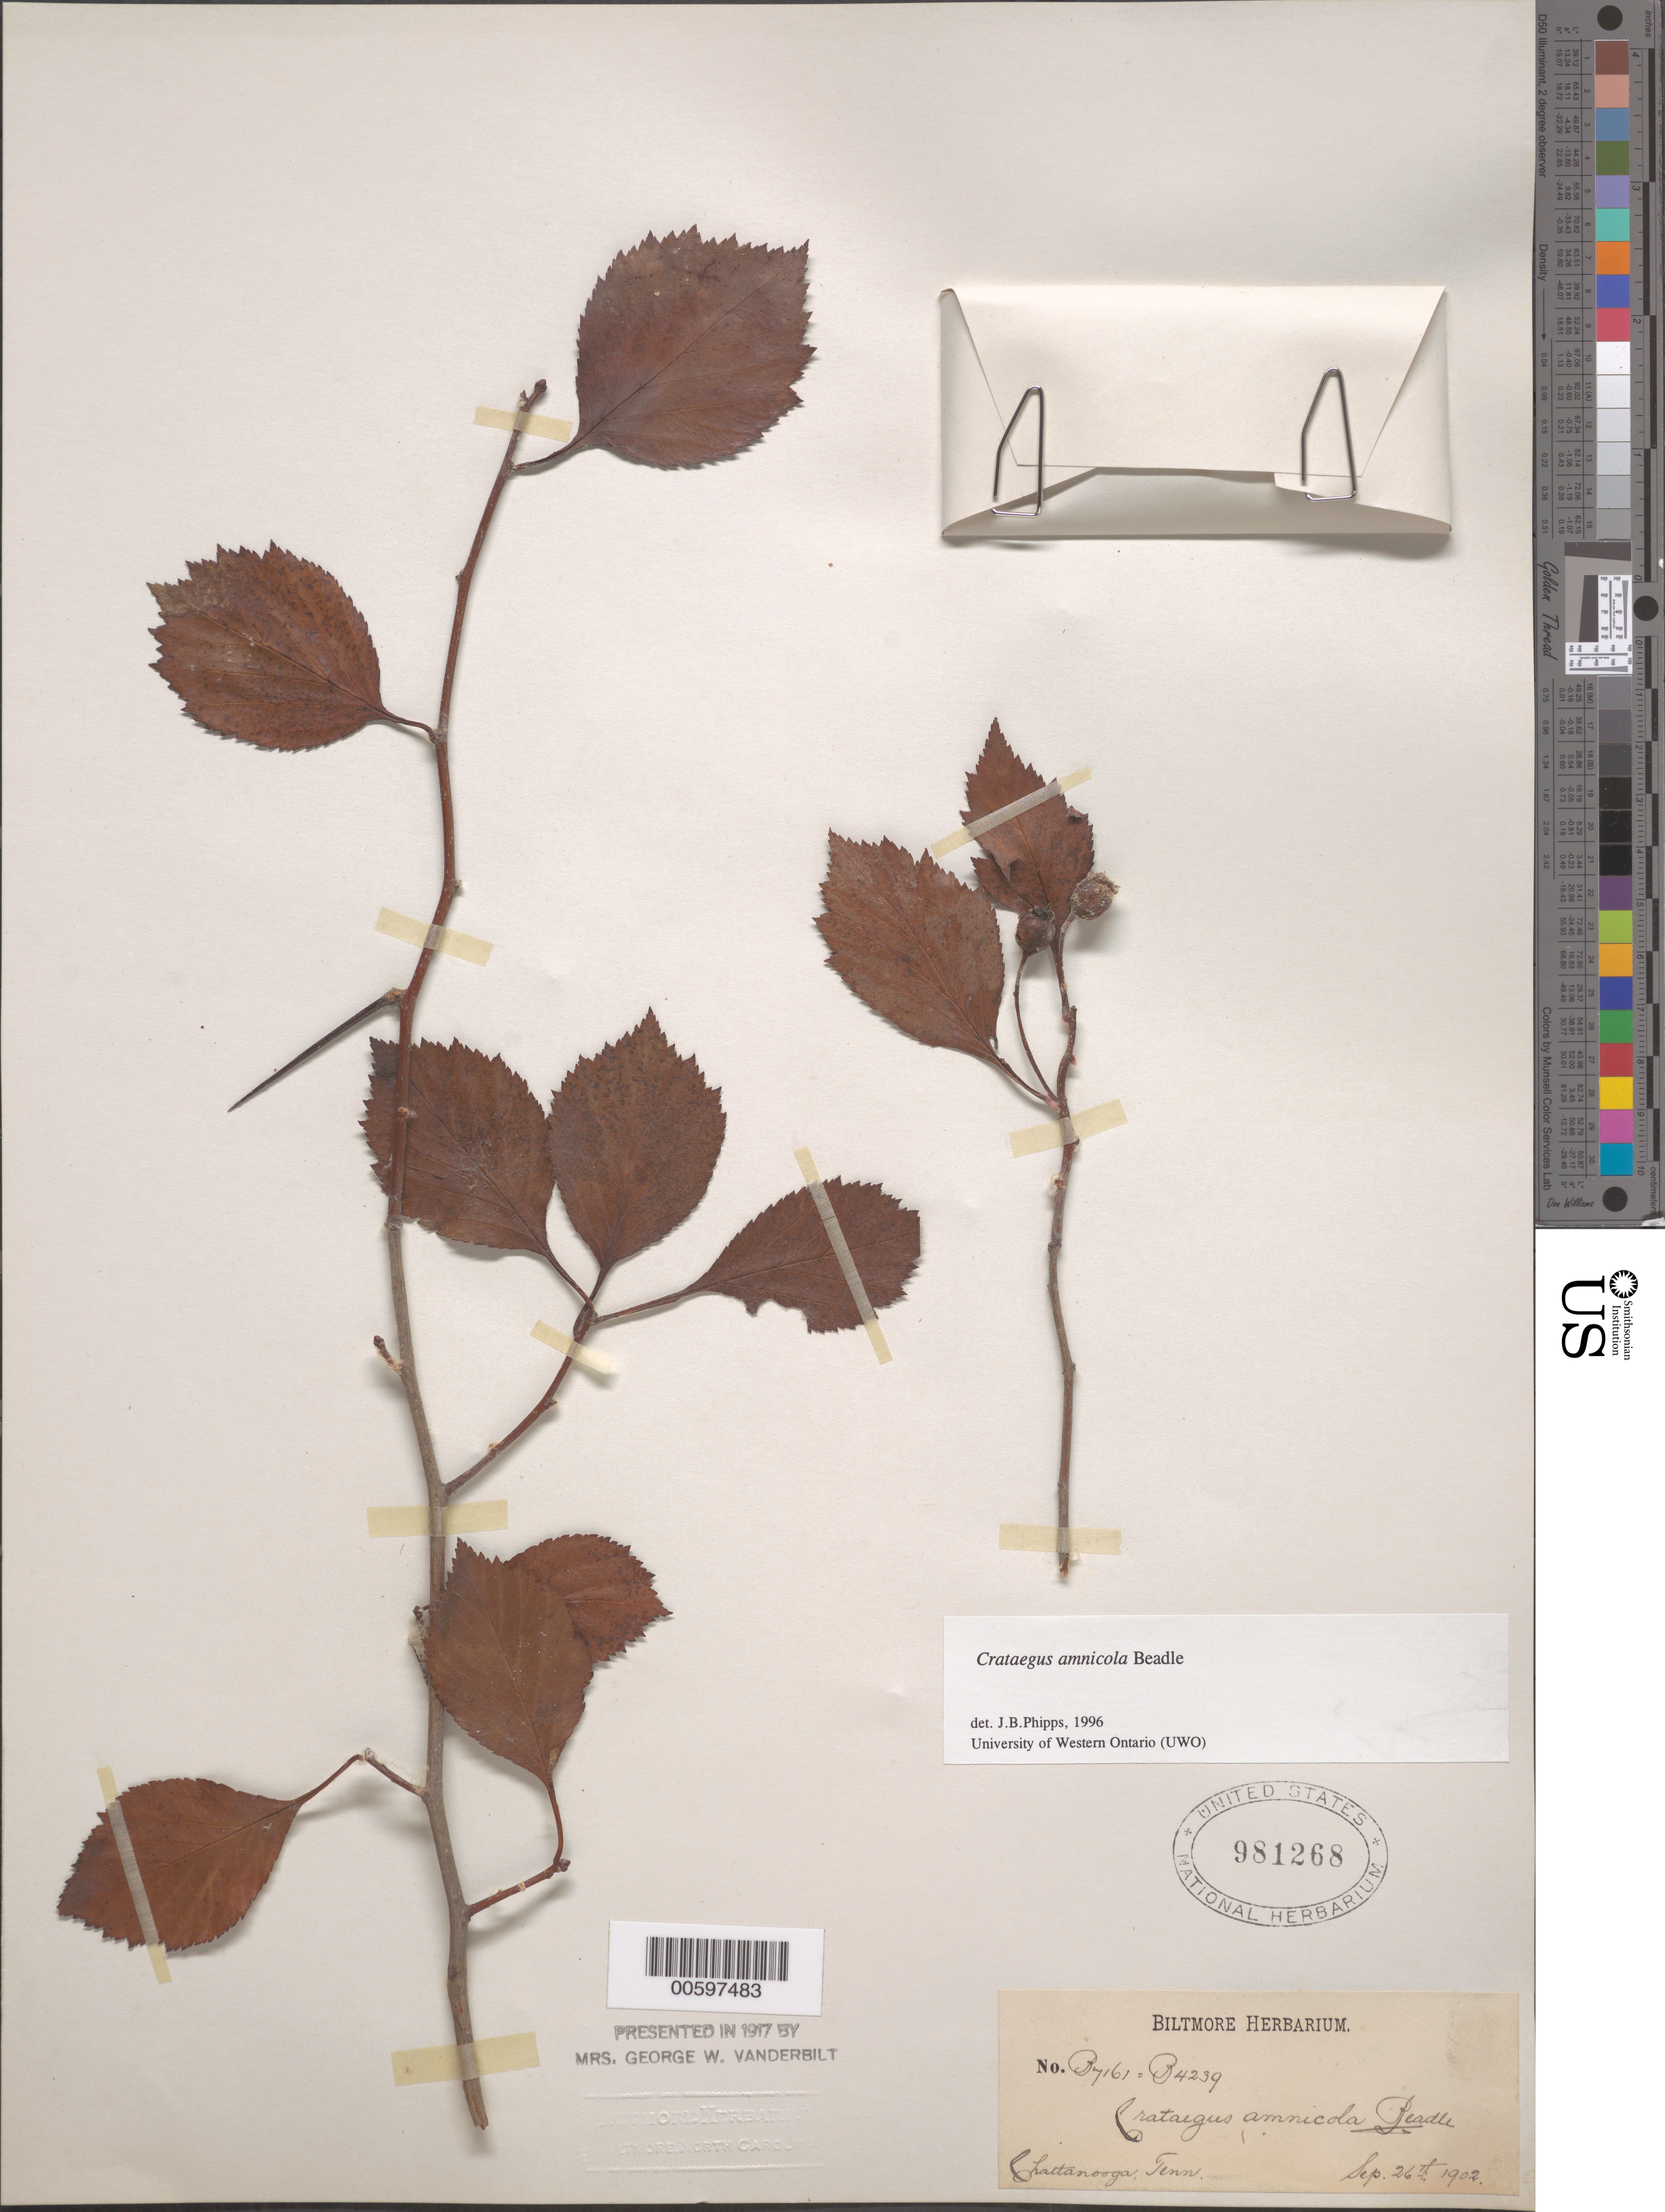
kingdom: Plantae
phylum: Tracheophyta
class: Magnoliopsida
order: Rosales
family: Rosaceae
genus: Crataegus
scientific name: Crataegus penita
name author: Beadle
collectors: ex herb. Biltmore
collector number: B7161 = B4239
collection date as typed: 26 Sep 1902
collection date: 1902-09-26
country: United States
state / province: Tennessee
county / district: Hamilton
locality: Chattanooga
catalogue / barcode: US 981268